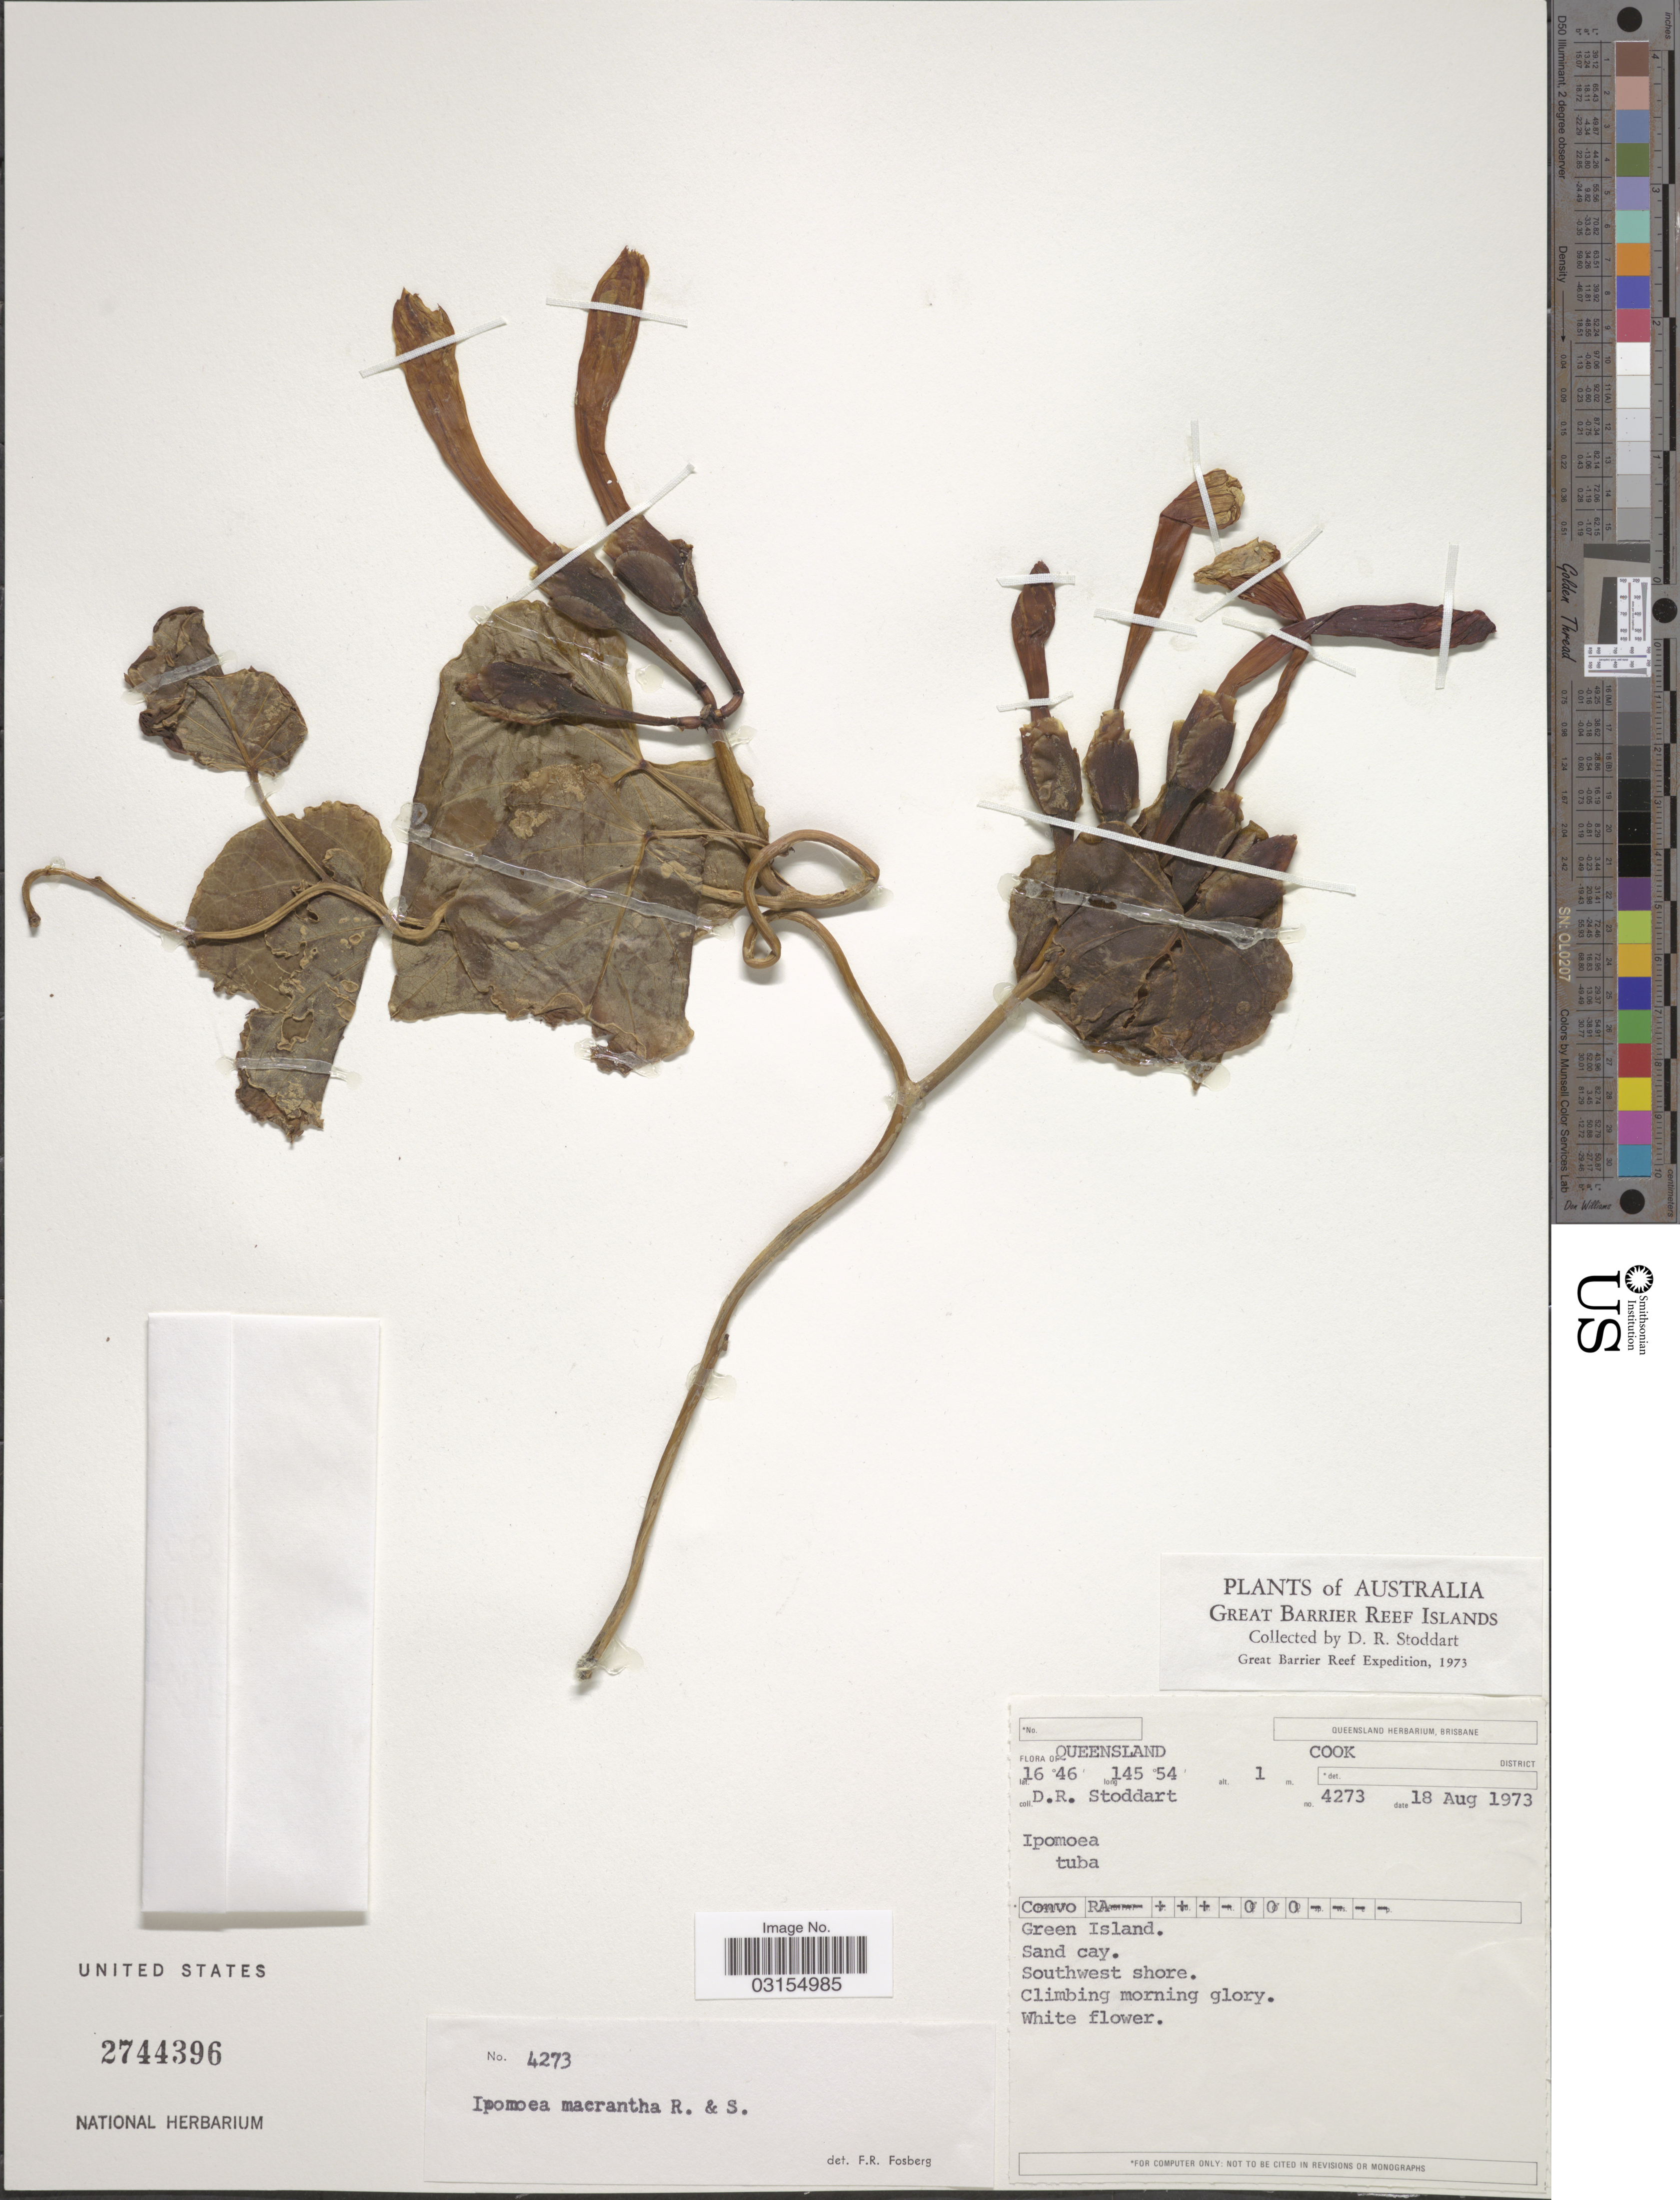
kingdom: Plantae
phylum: Tracheophyta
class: Magnoliopsida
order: Solanales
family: Convolvulaceae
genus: Ipomoea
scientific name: Ipomoea violacea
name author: L.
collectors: D. R. Stoddart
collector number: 4273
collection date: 1973-08-18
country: Australia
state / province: Queensland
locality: Great Barrier Reef Islands. Cook District, Green Island.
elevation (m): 1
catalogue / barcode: US 2744396